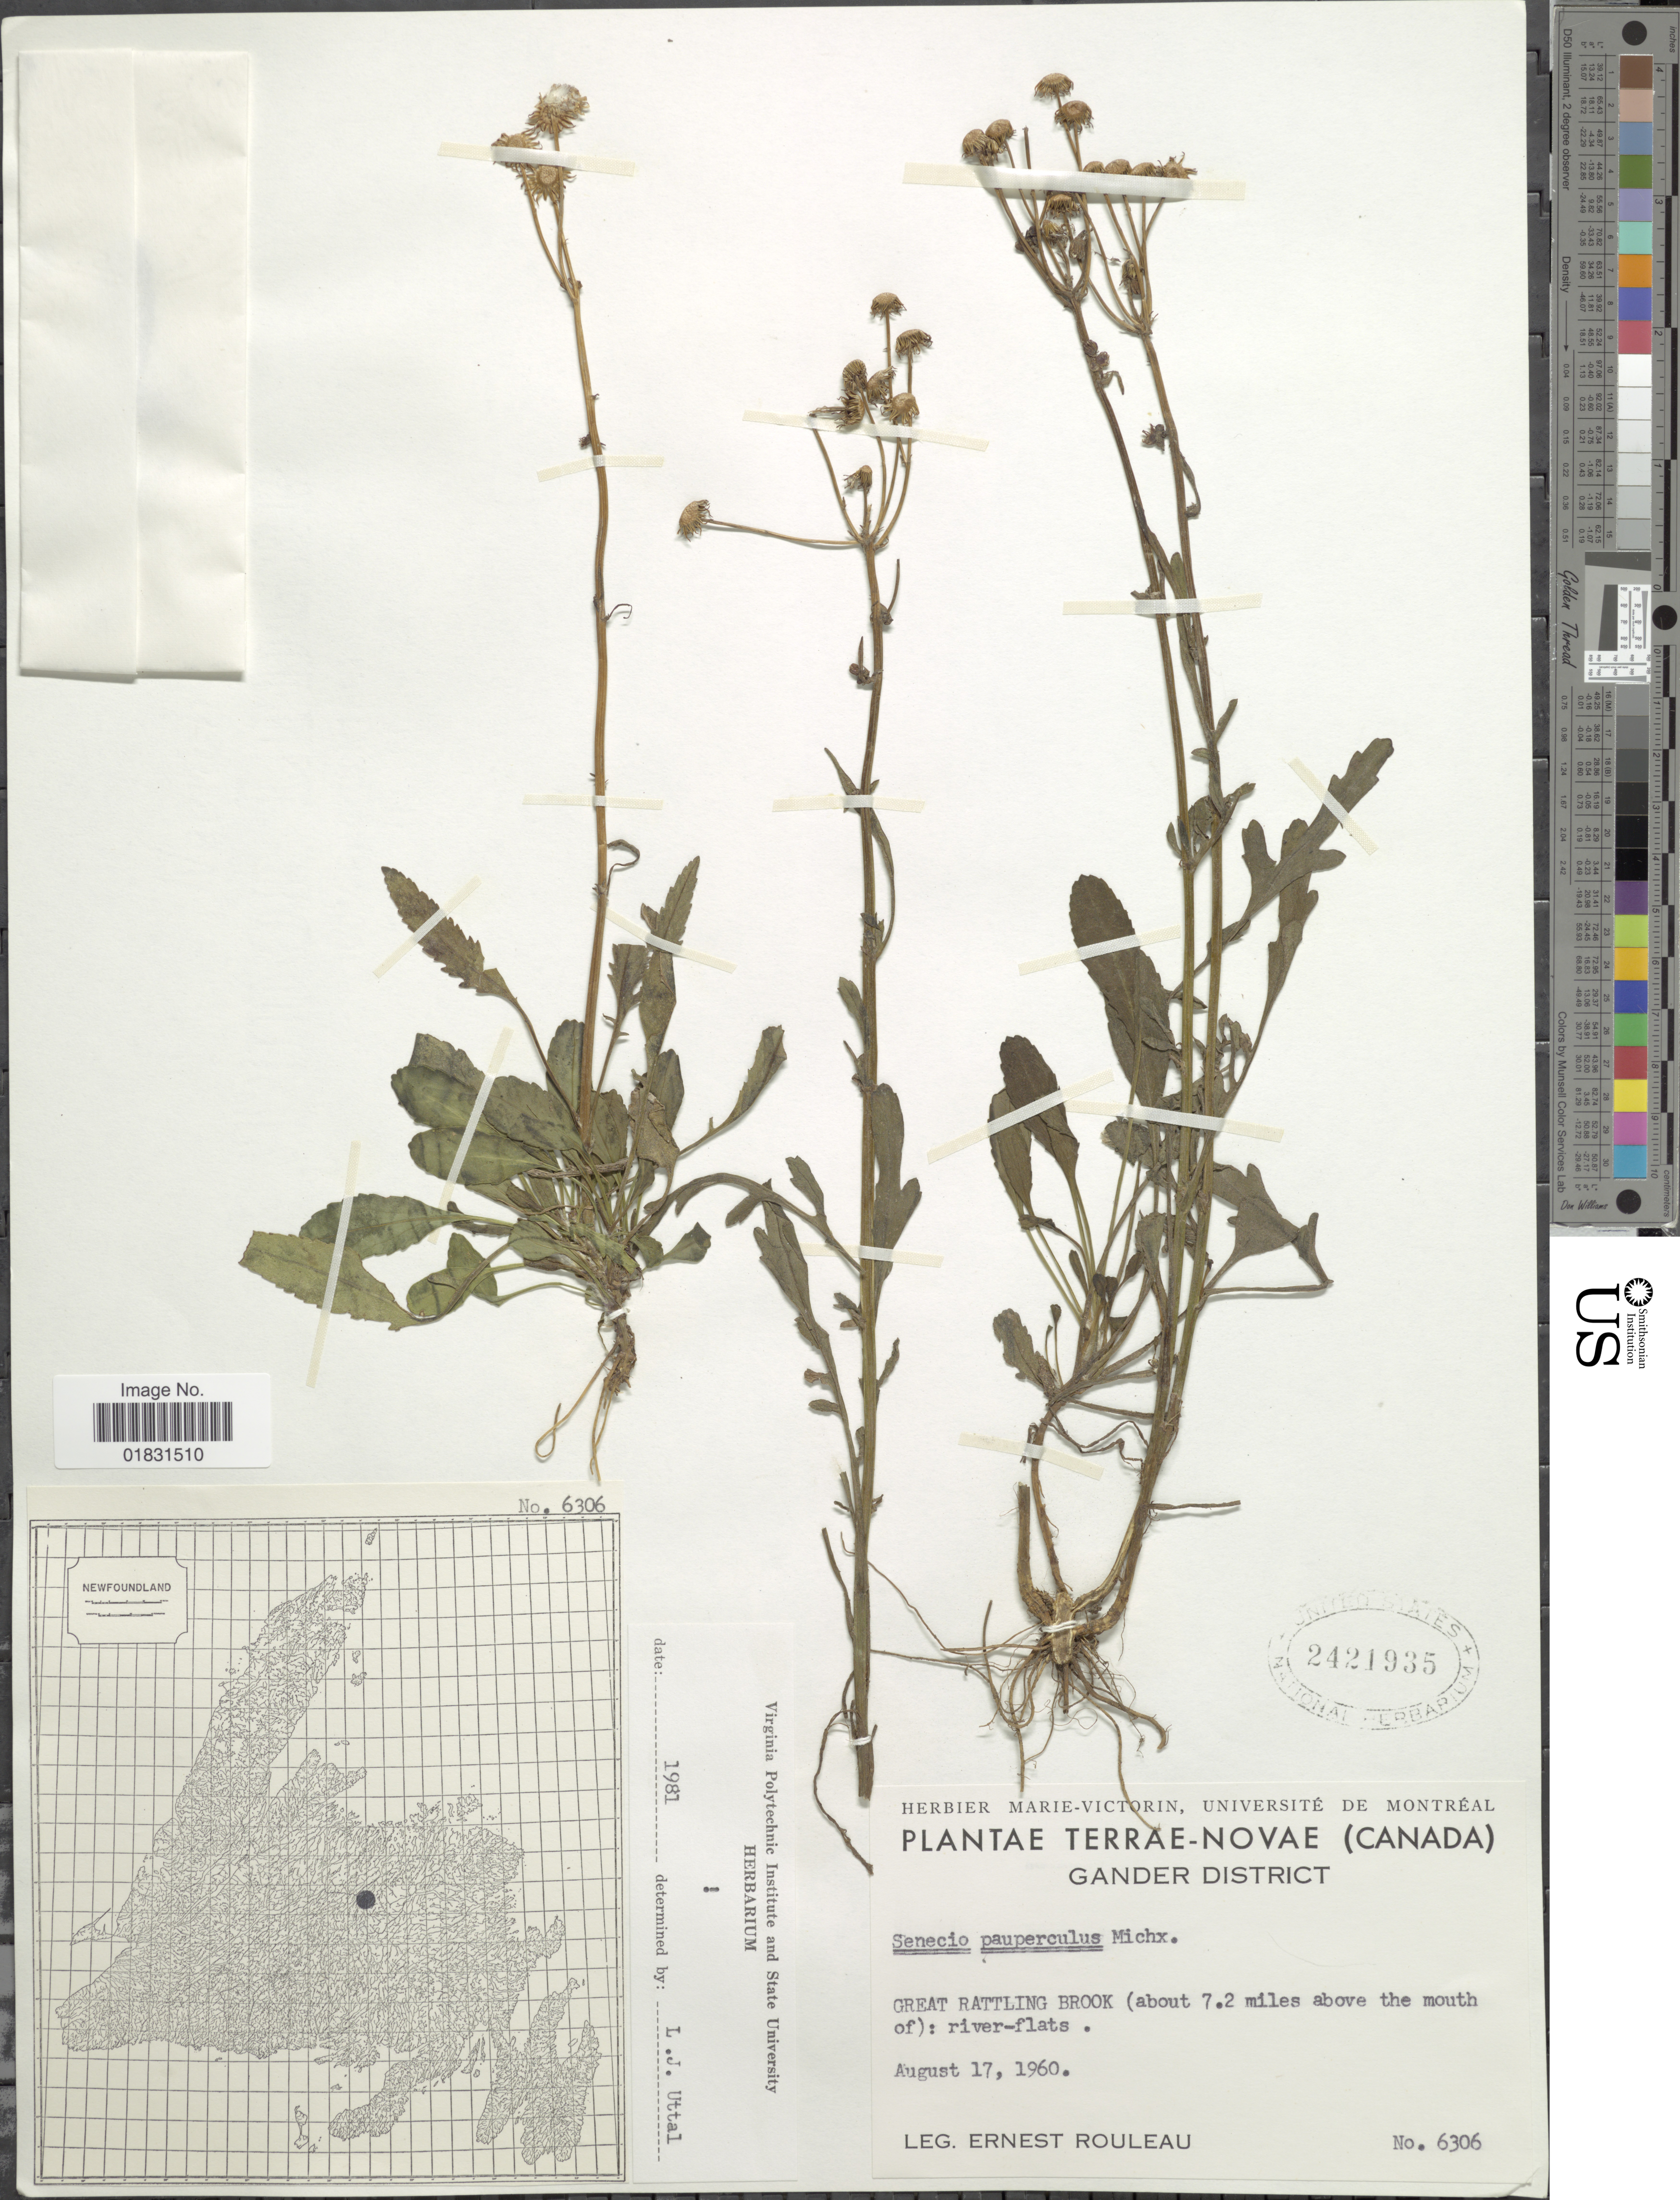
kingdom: Plantae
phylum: Tracheophyta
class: Magnoliopsida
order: Asterales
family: Asteraceae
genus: Packera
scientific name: Packera paupercula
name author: (Michx.) Á. Löve & D. Löve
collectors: J. Rouleau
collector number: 6306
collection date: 1960-08-17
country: Canada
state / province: Newfoundland and Labrador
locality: Terrae-Novae, Gander District, Great Ratling Brook (about 7.2 miles above the mouth of): river-flats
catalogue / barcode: US 2421935